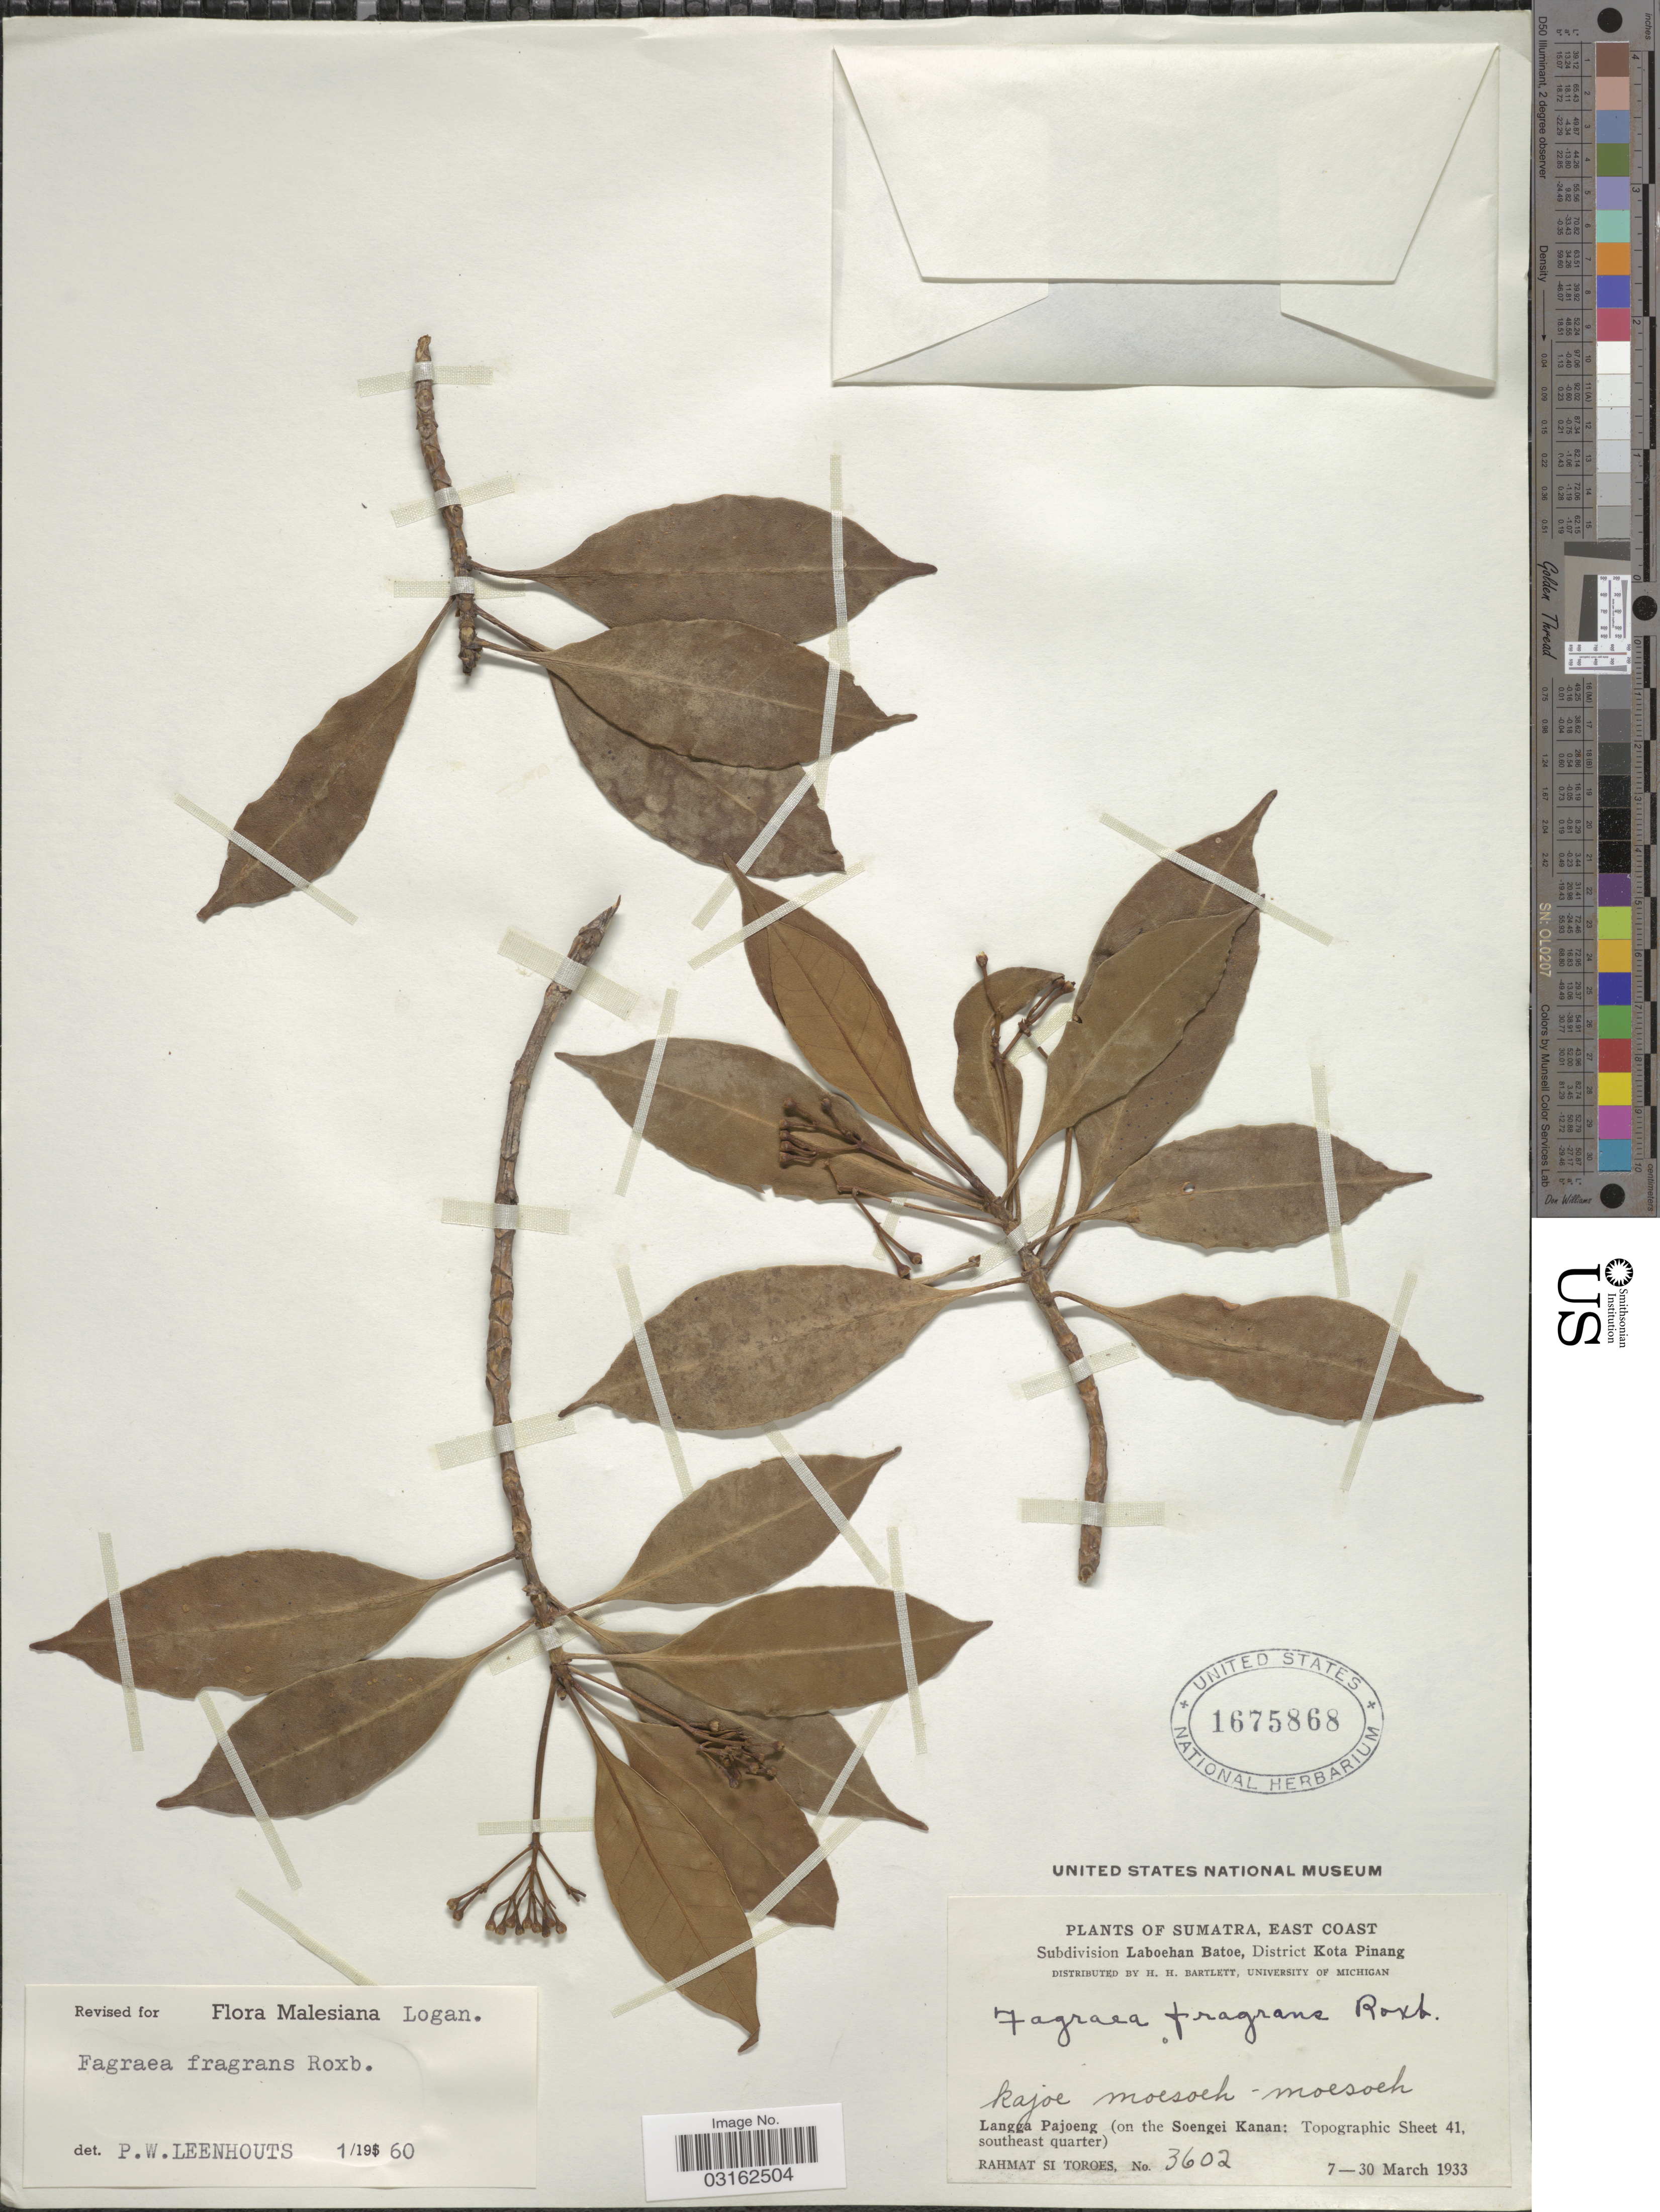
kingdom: Plantae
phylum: Tracheophyta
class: Magnoliopsida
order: Gentianales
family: Gentianaceae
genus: Fagraea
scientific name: Fagraea fragrans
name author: Roxb.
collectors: Rahmat Si Boeea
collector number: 3602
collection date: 1933-03-07/1933-03-30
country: Indonesia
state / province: Sumatra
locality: East Coast. Subdivision Laboehan Batoe, District Kota Pinang. Langga Pajoeng (on the Soengei Kanan: Topographic Sheet 41, southeast quarter).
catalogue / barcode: US 1675868